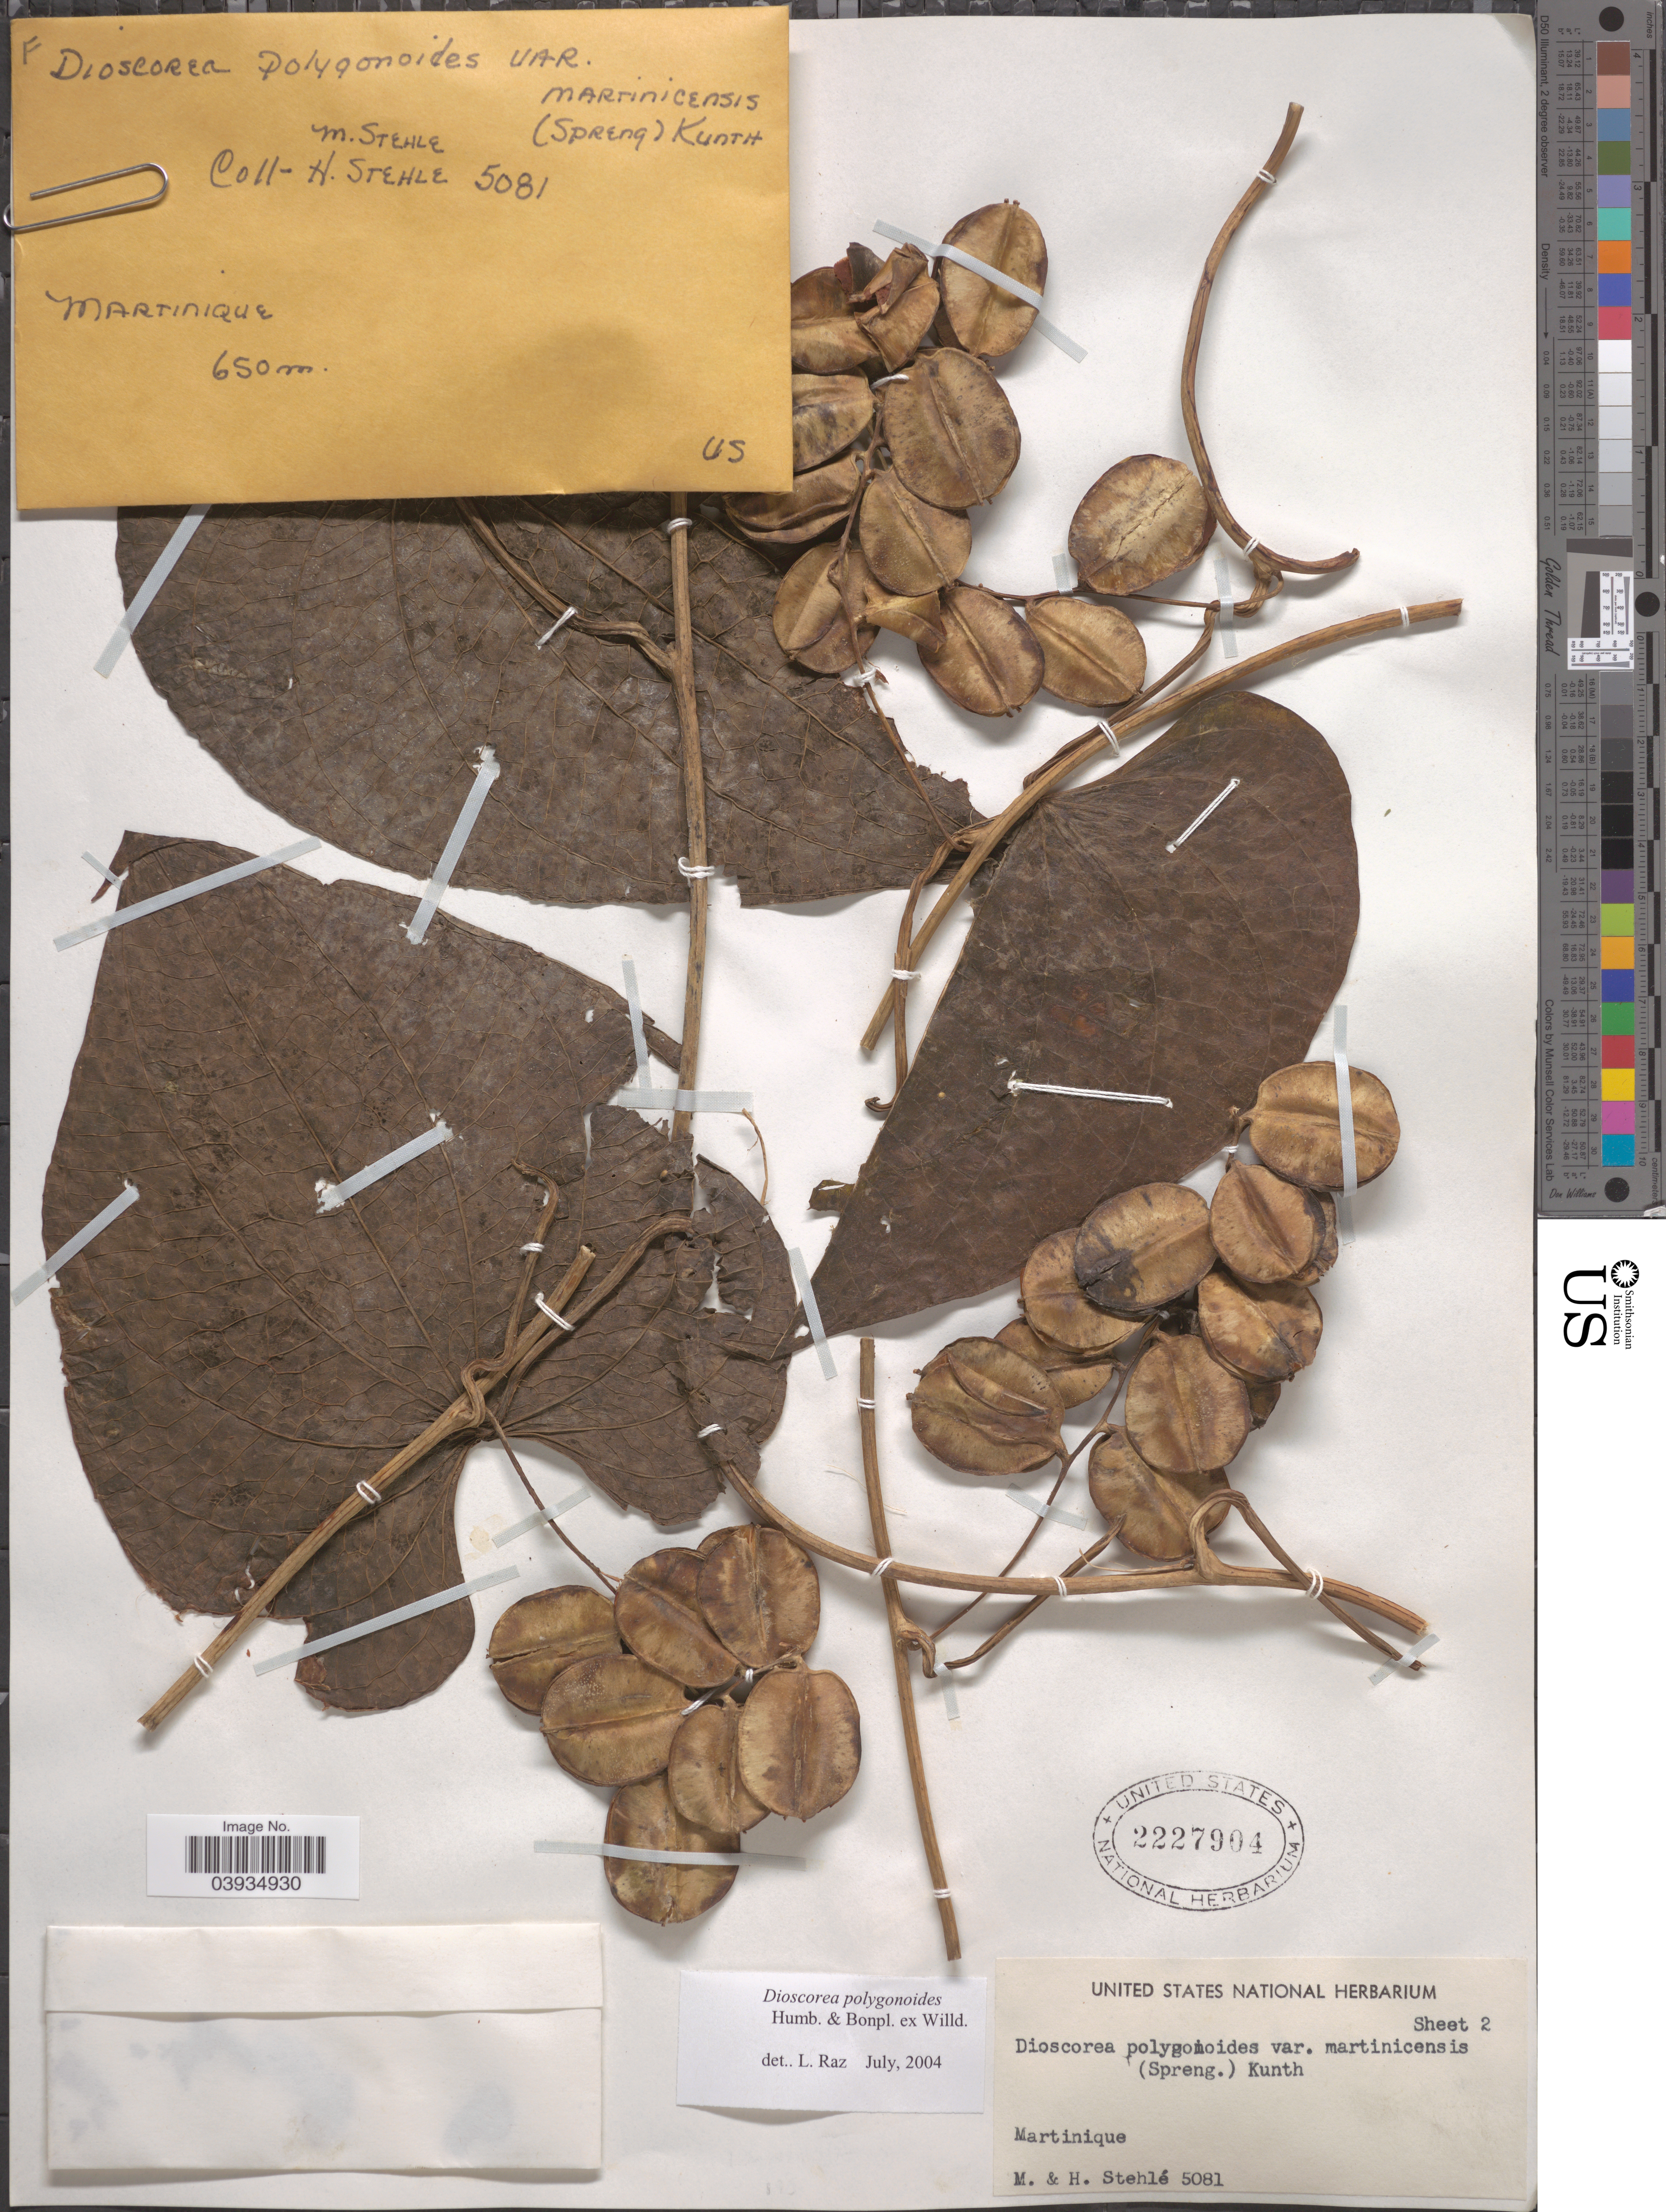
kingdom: Plantae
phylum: Tracheophyta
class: Liliopsida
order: Dioscoreales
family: Dioscoreaceae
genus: Dioscorea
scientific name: Dioscorea polygonoides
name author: Humb. & Bonpl. ex Willd.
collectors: M. Stehlé & H. Stehlé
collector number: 5081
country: Martinique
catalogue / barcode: US 2227904